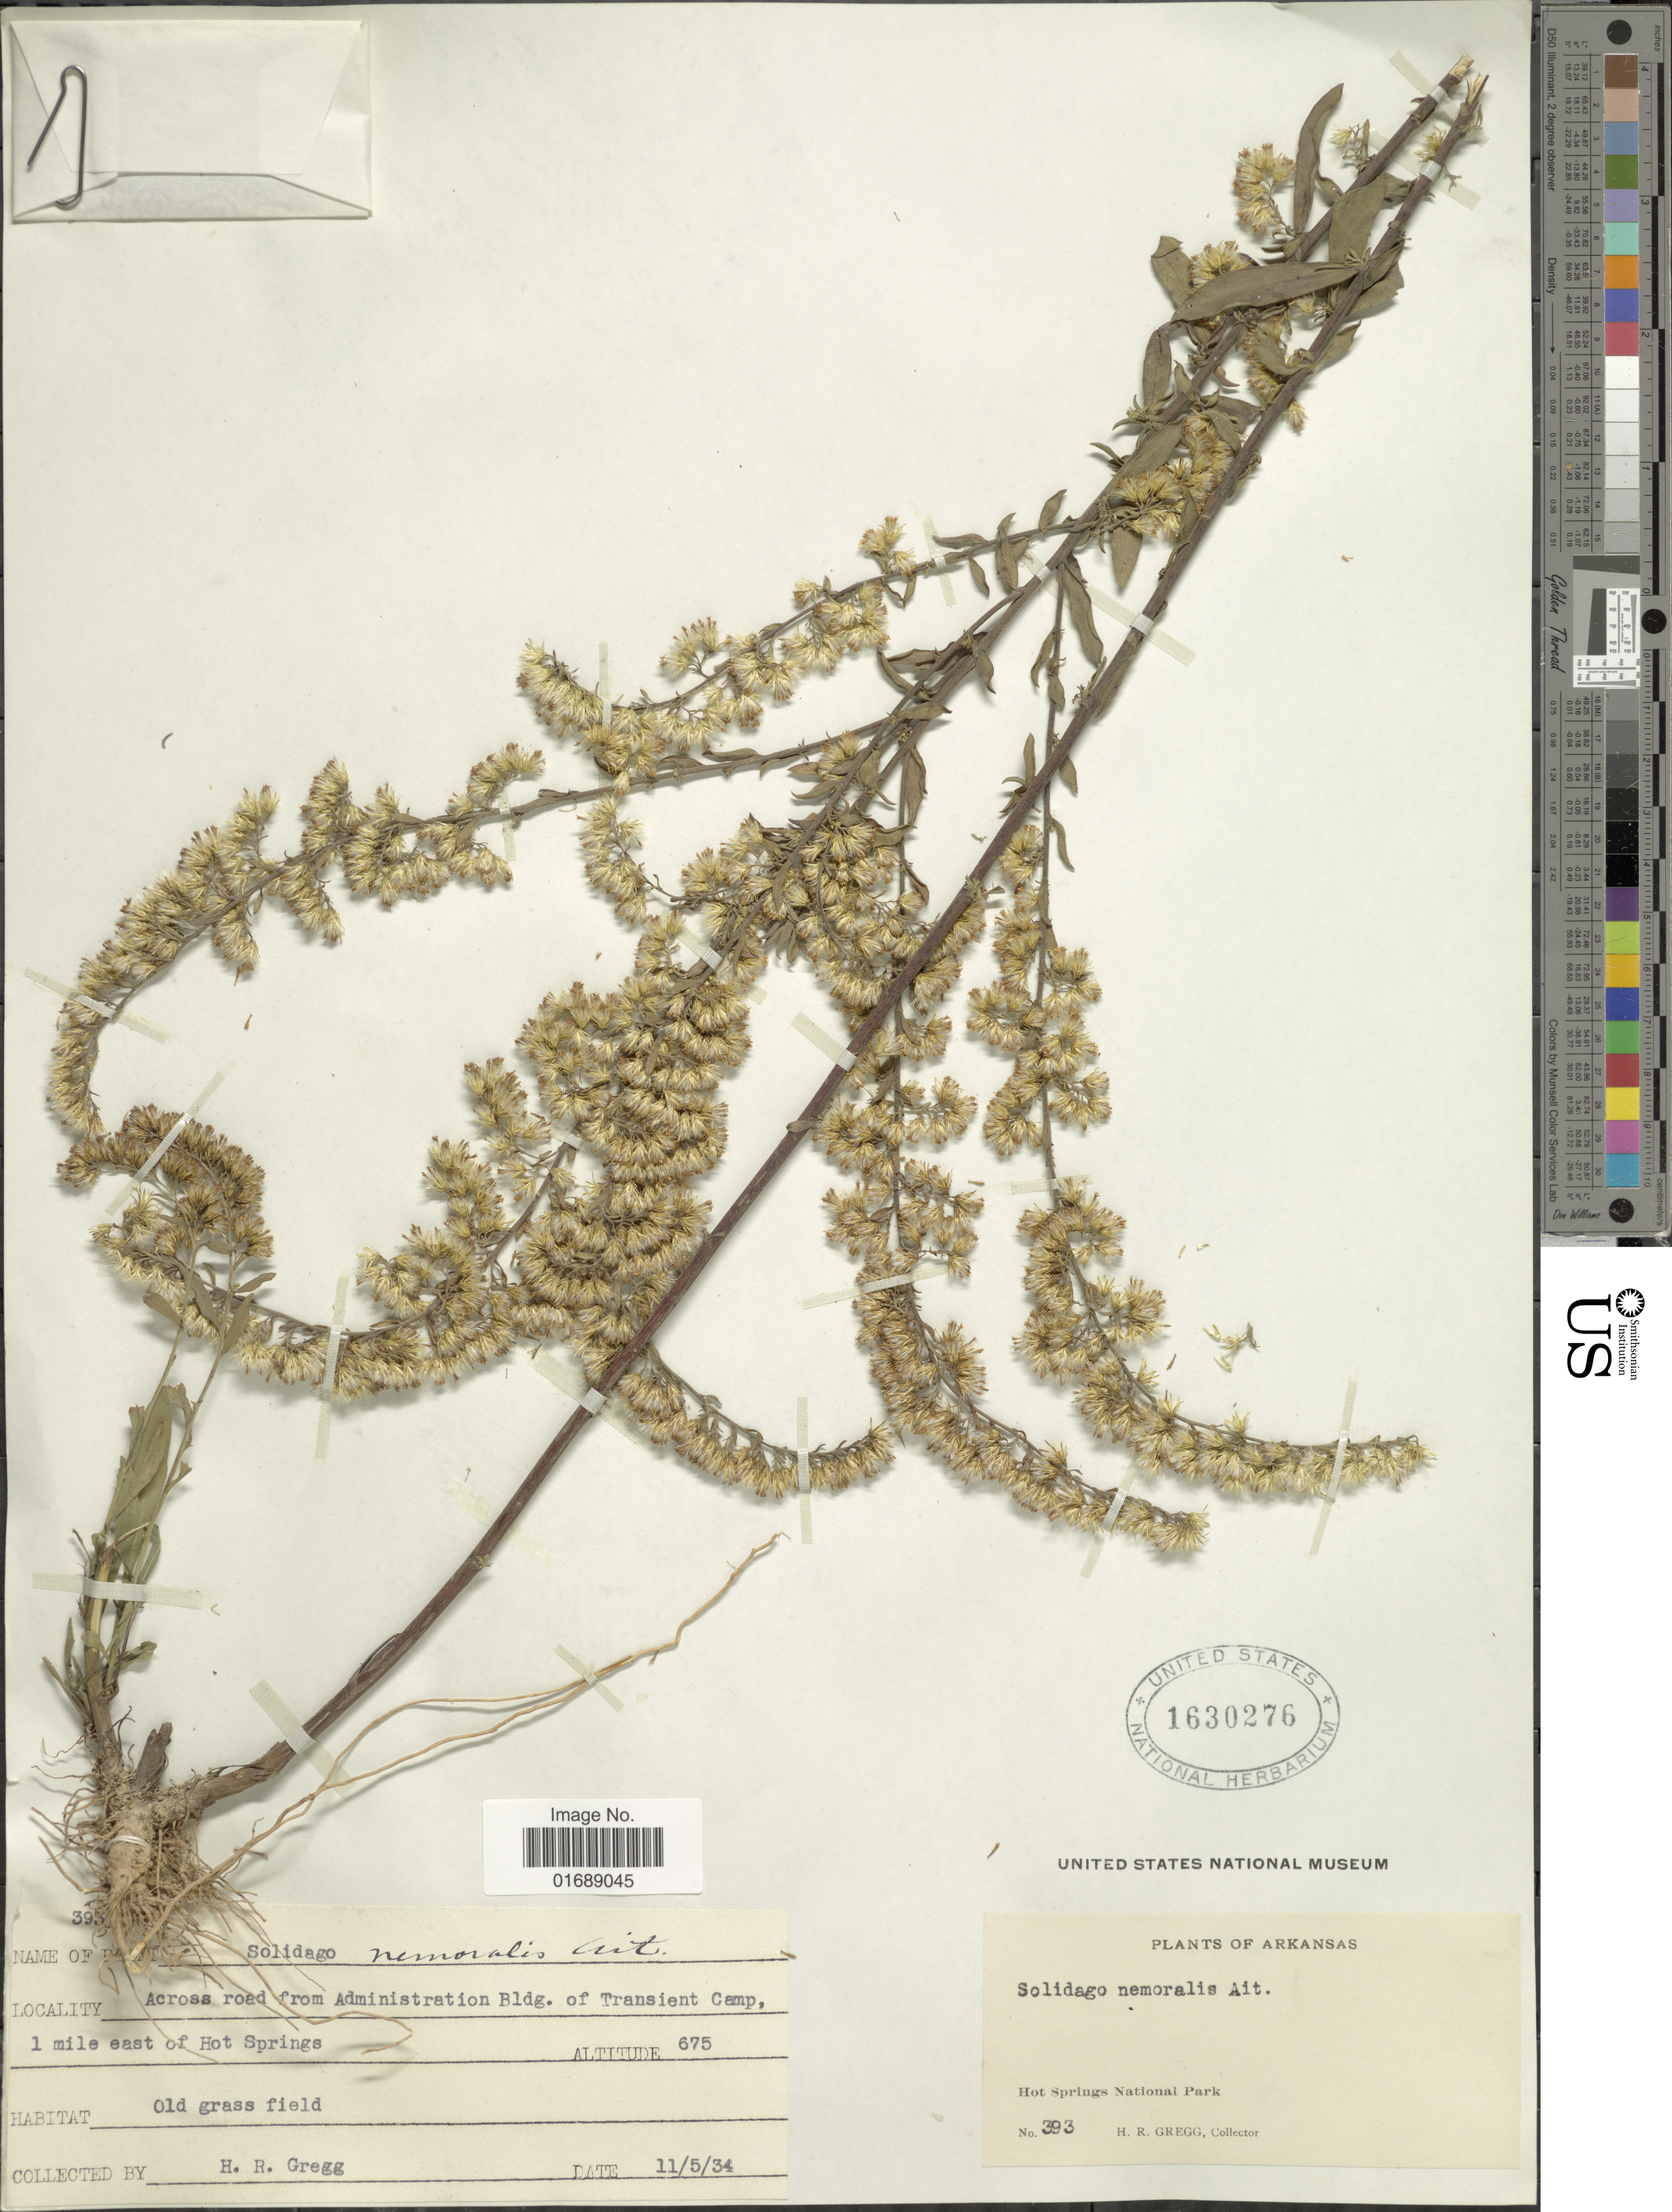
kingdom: Plantae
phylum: Tracheophyta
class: Magnoliopsida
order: Asterales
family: Asteraceae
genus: Solidago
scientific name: Solidago nemoralis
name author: Aiton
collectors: H. Gregg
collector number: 393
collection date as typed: Transcribed d/m/y: 5/11/34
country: United States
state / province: Arkansas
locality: Hot Springs National Park, Across road from Administration Bldg. of Transient Camp, 1 mile east of Hot Springs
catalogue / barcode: US 1630276